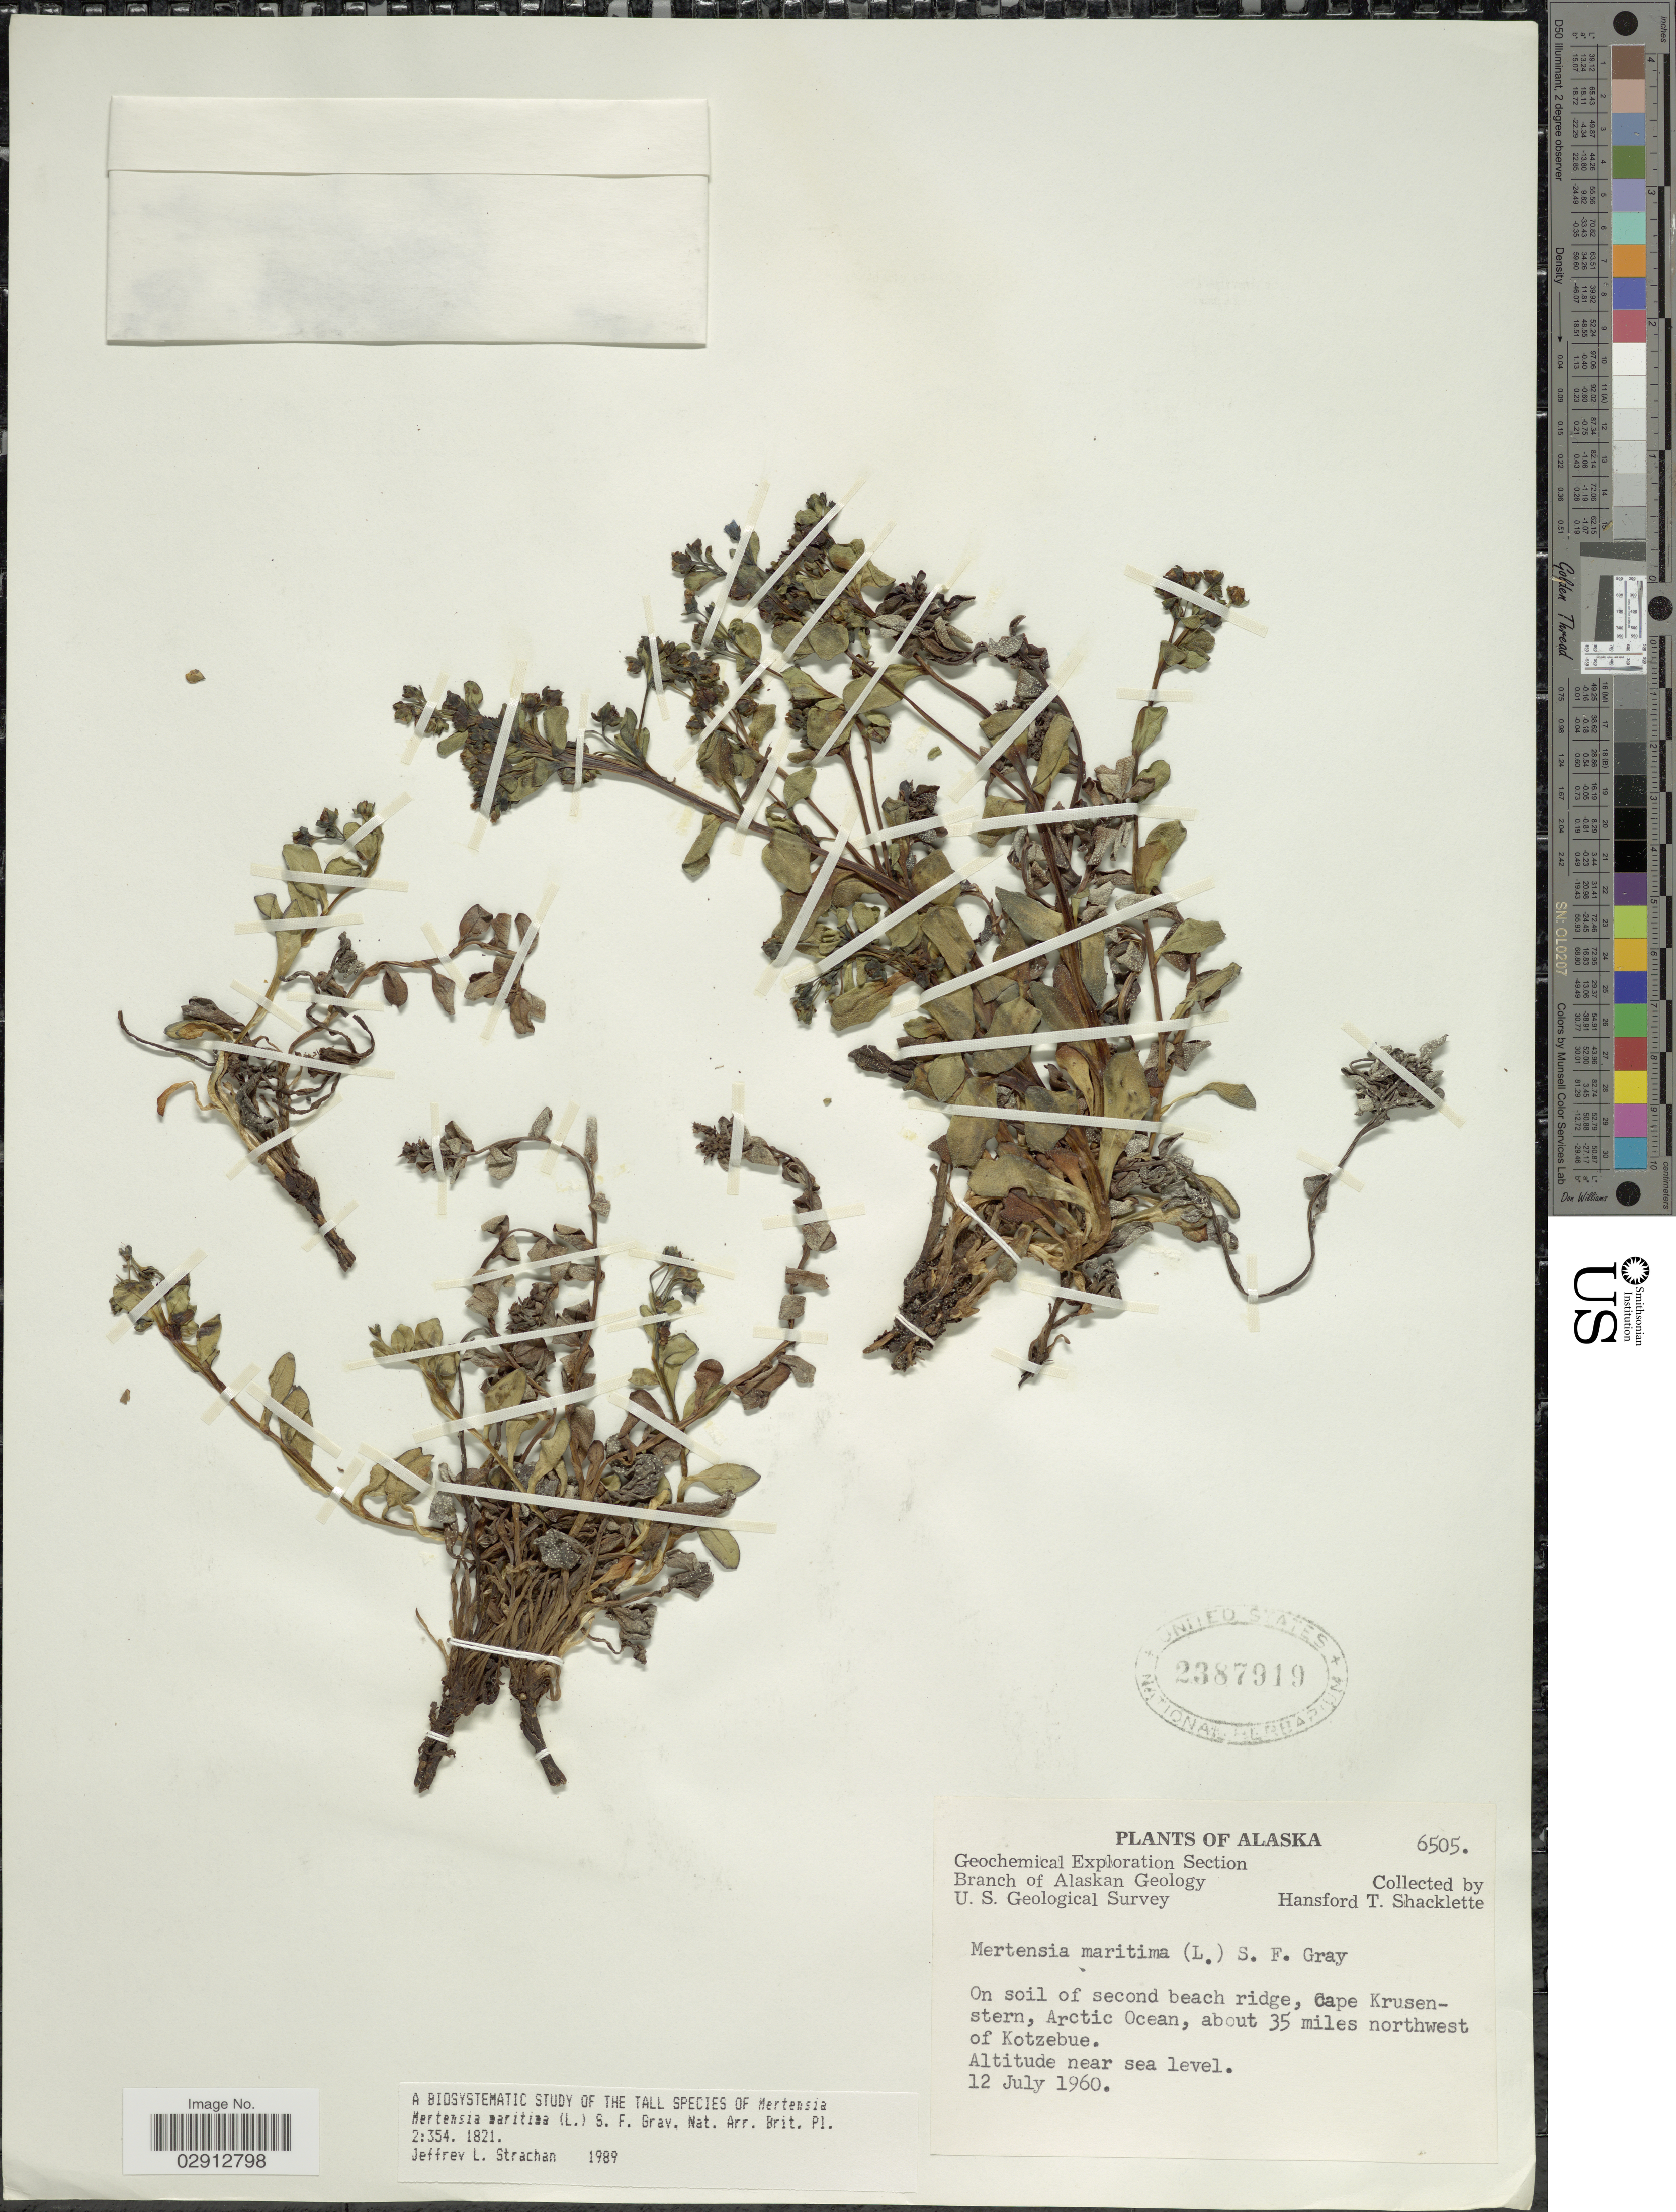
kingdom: Plantae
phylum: Tracheophyta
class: Magnoliopsida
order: Boraginales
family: Boraginaceae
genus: Mertensia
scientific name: Mertensia maritima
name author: (L.) S.F. Gray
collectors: H. Shacklette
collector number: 6505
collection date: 1960-07-12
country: United States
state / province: Alaska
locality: Cape Krusenstern, Arctic Ocean, about 35 miles northwest of Kotzebue.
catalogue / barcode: US 2387919